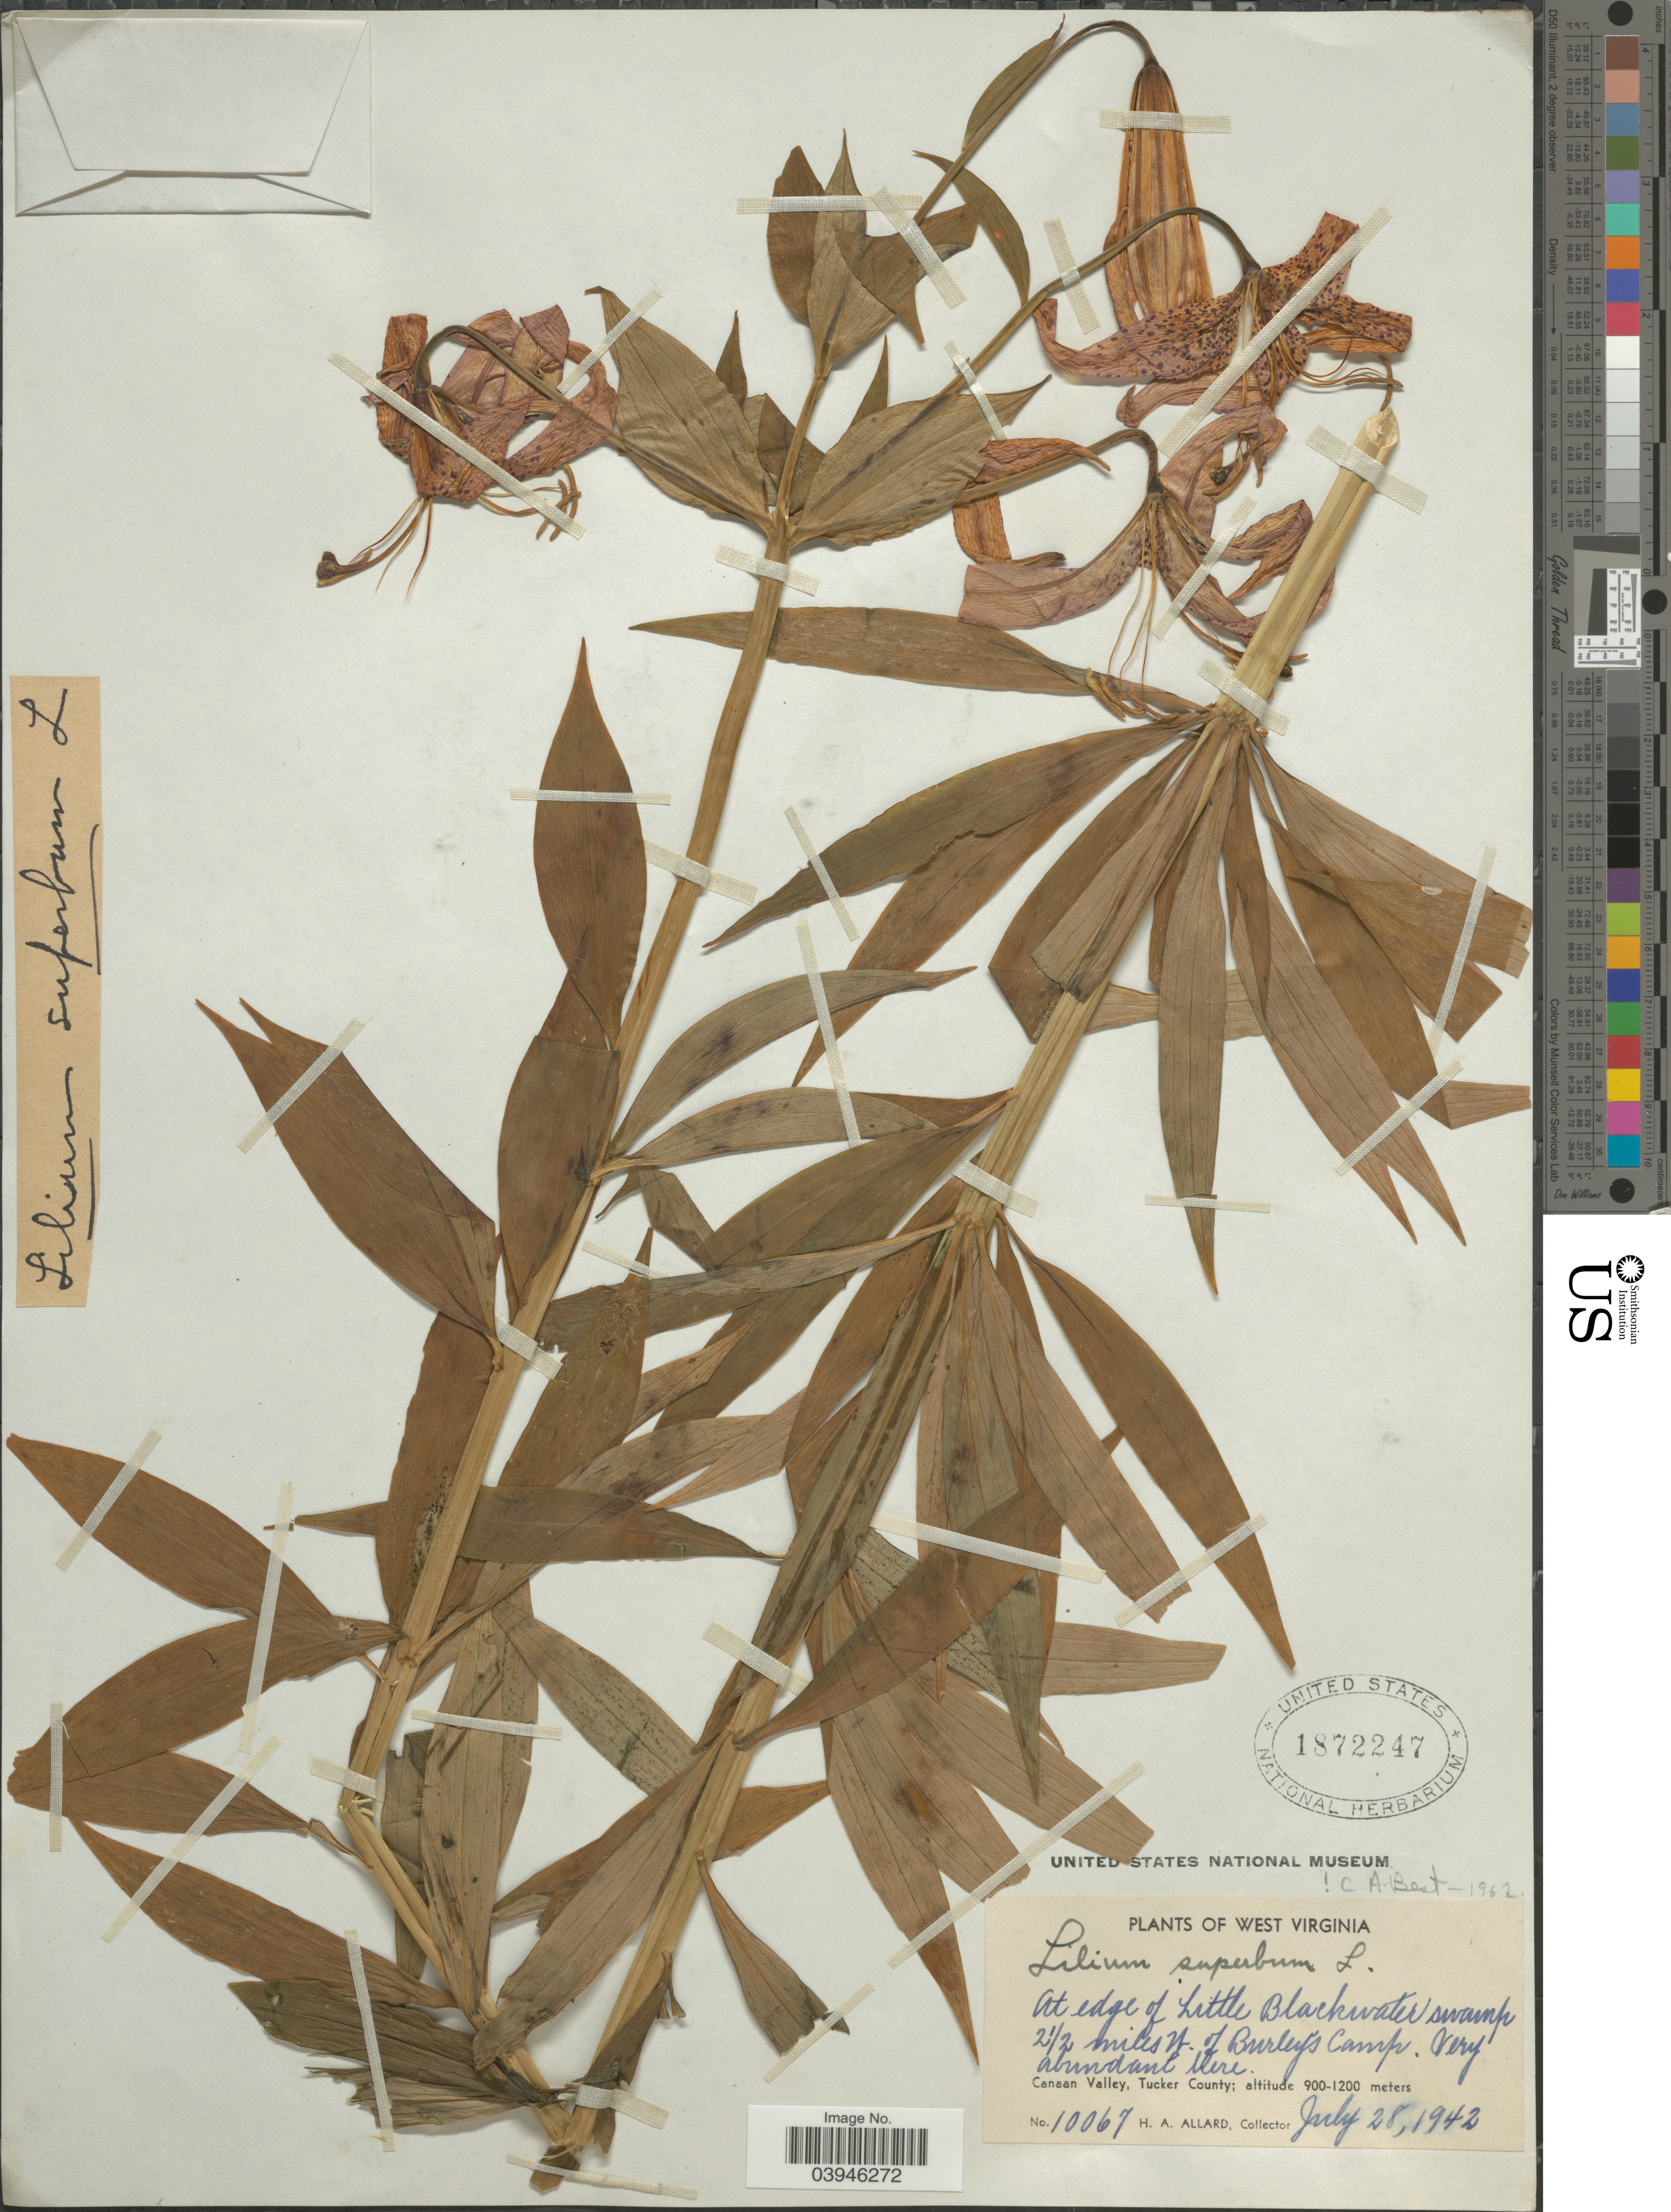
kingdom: Plantae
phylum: Tracheophyta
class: Liliopsida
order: Liliales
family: Liliaceae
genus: Lilium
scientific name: Lilium superbum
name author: L.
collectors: H. A. Allard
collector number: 10067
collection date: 1942-07-28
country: United States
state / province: West Virginia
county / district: Tucker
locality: At edge of Little Blackwater swamp 2½ miles W. of Burley's Camp. Canaan Valley, Tucker County.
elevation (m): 900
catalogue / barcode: US 1872247